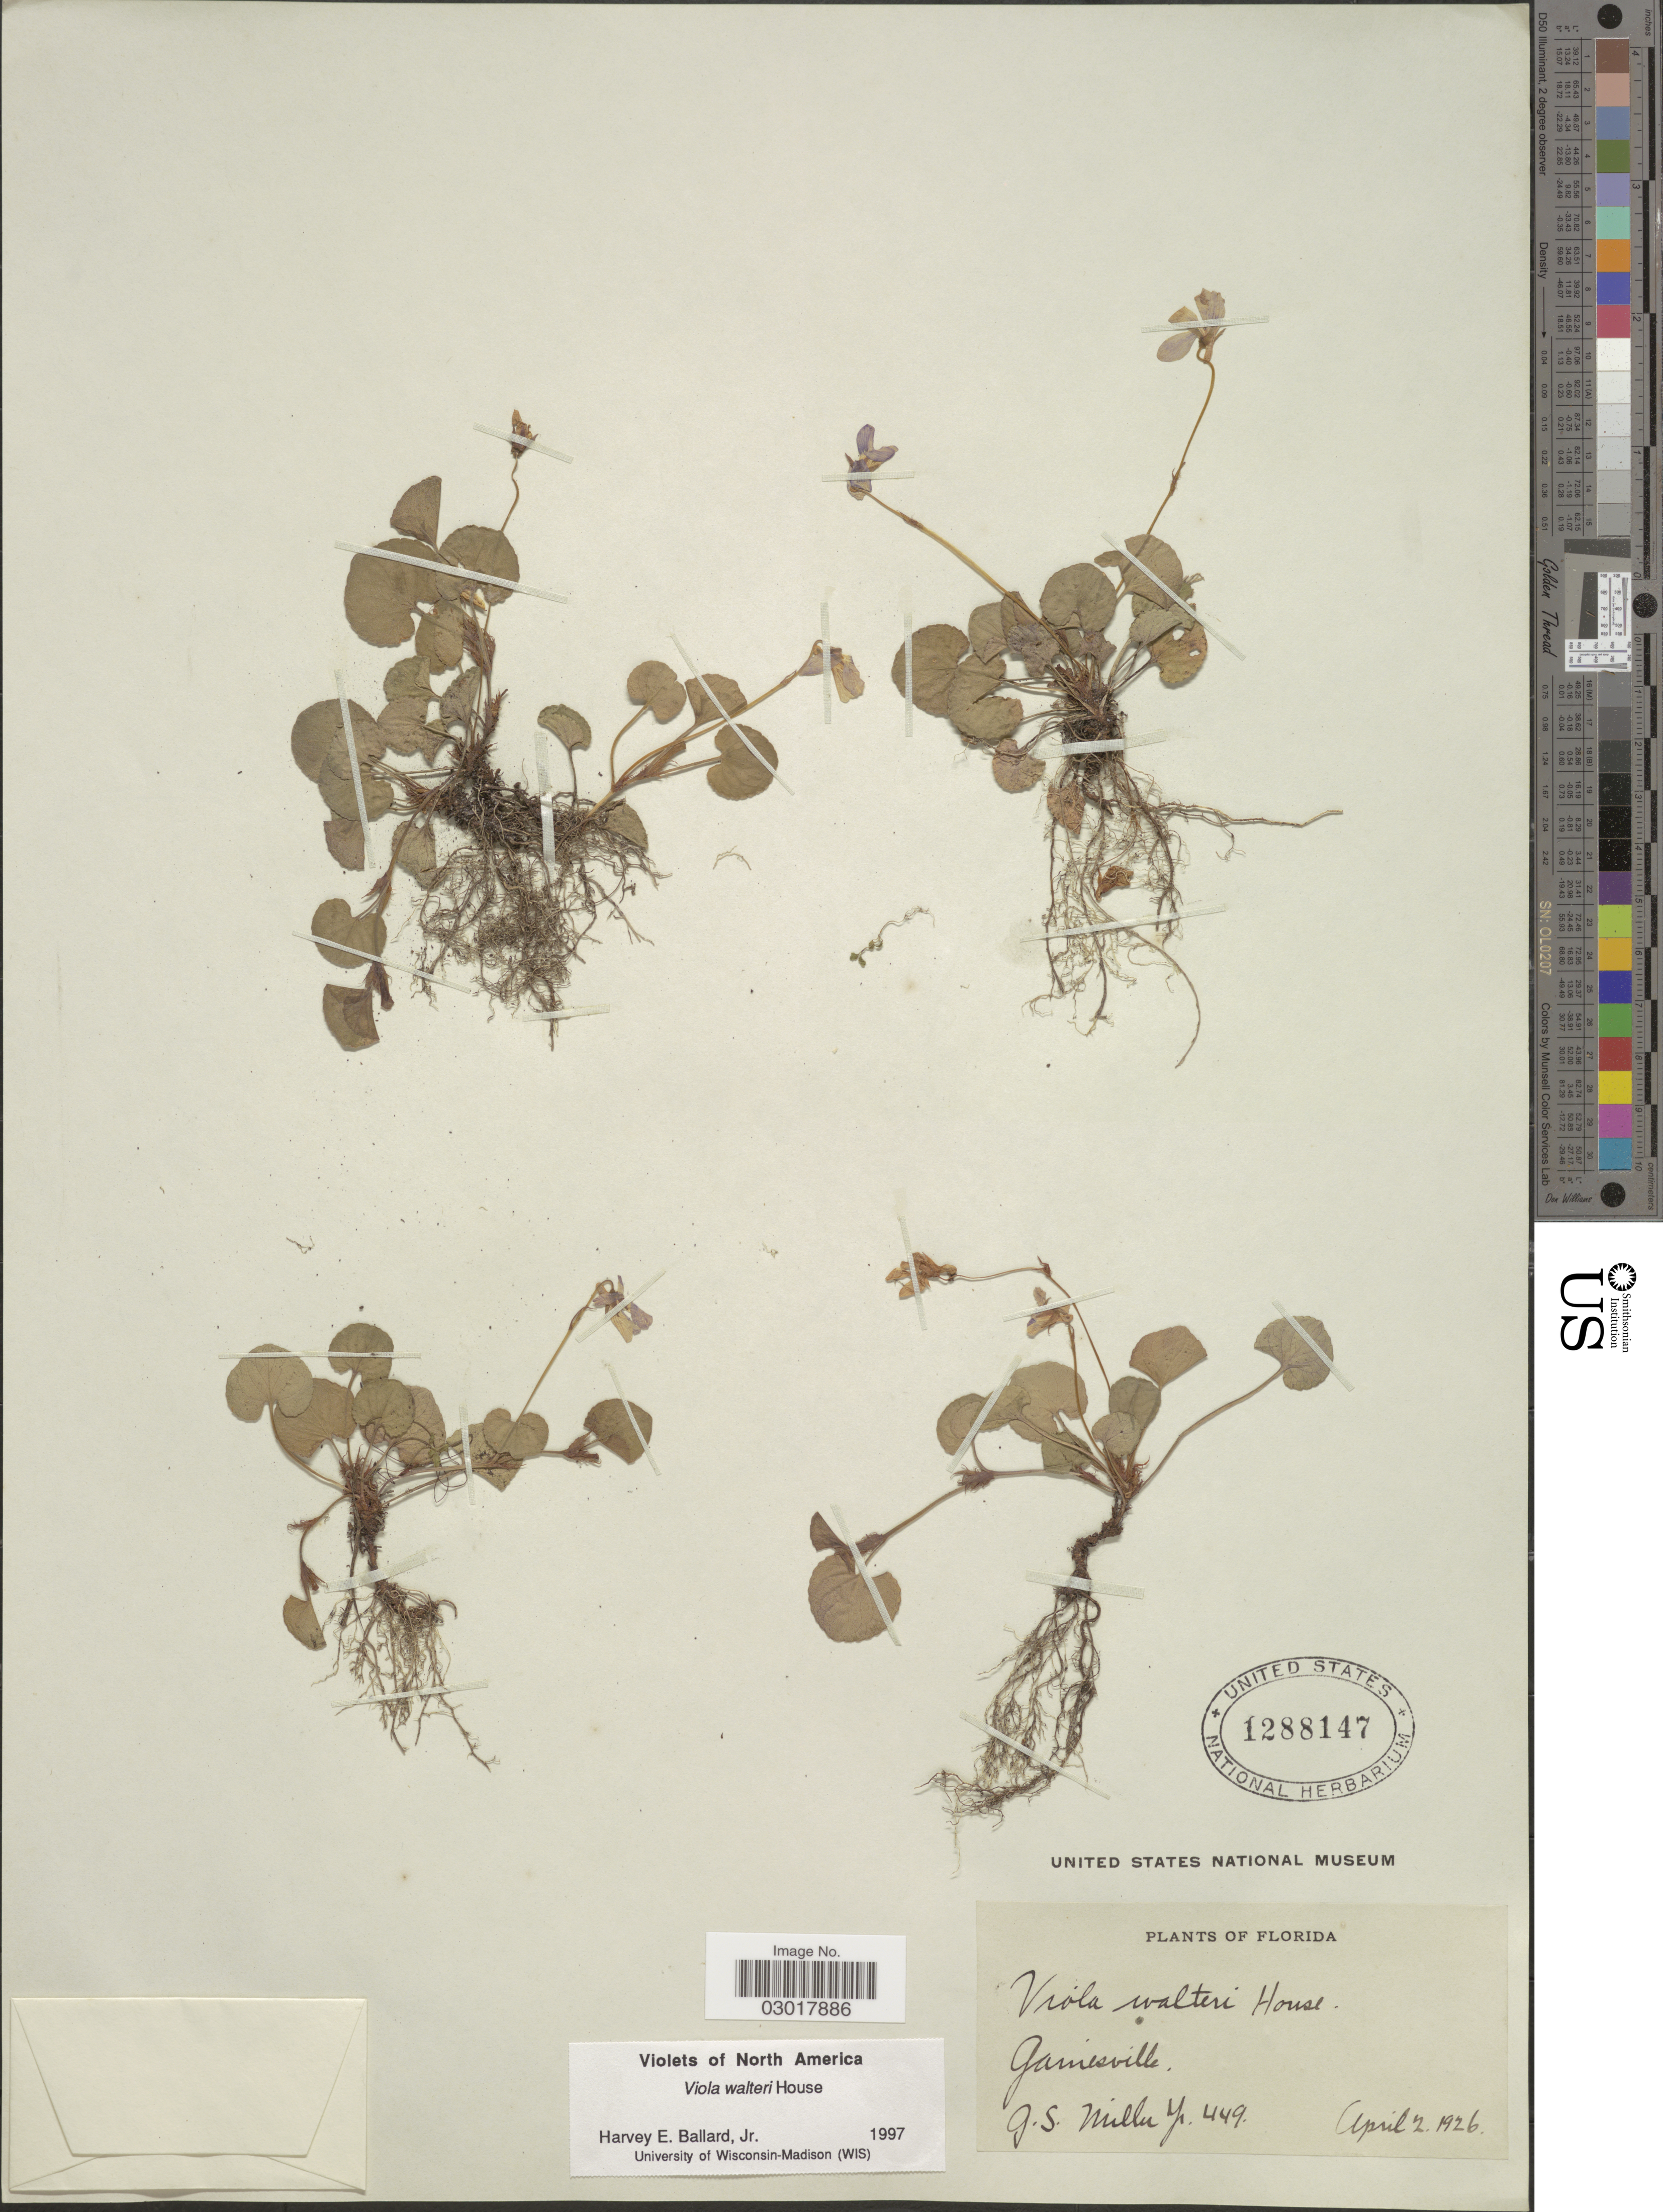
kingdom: Plantae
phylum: Tracheophyta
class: Magnoliopsida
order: Malpighiales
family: Violaceae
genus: Viola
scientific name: Viola walteri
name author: House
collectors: G. S. Miller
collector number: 449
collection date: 1926-04-02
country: United States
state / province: Florida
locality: Gainesville.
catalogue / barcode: US 1288147